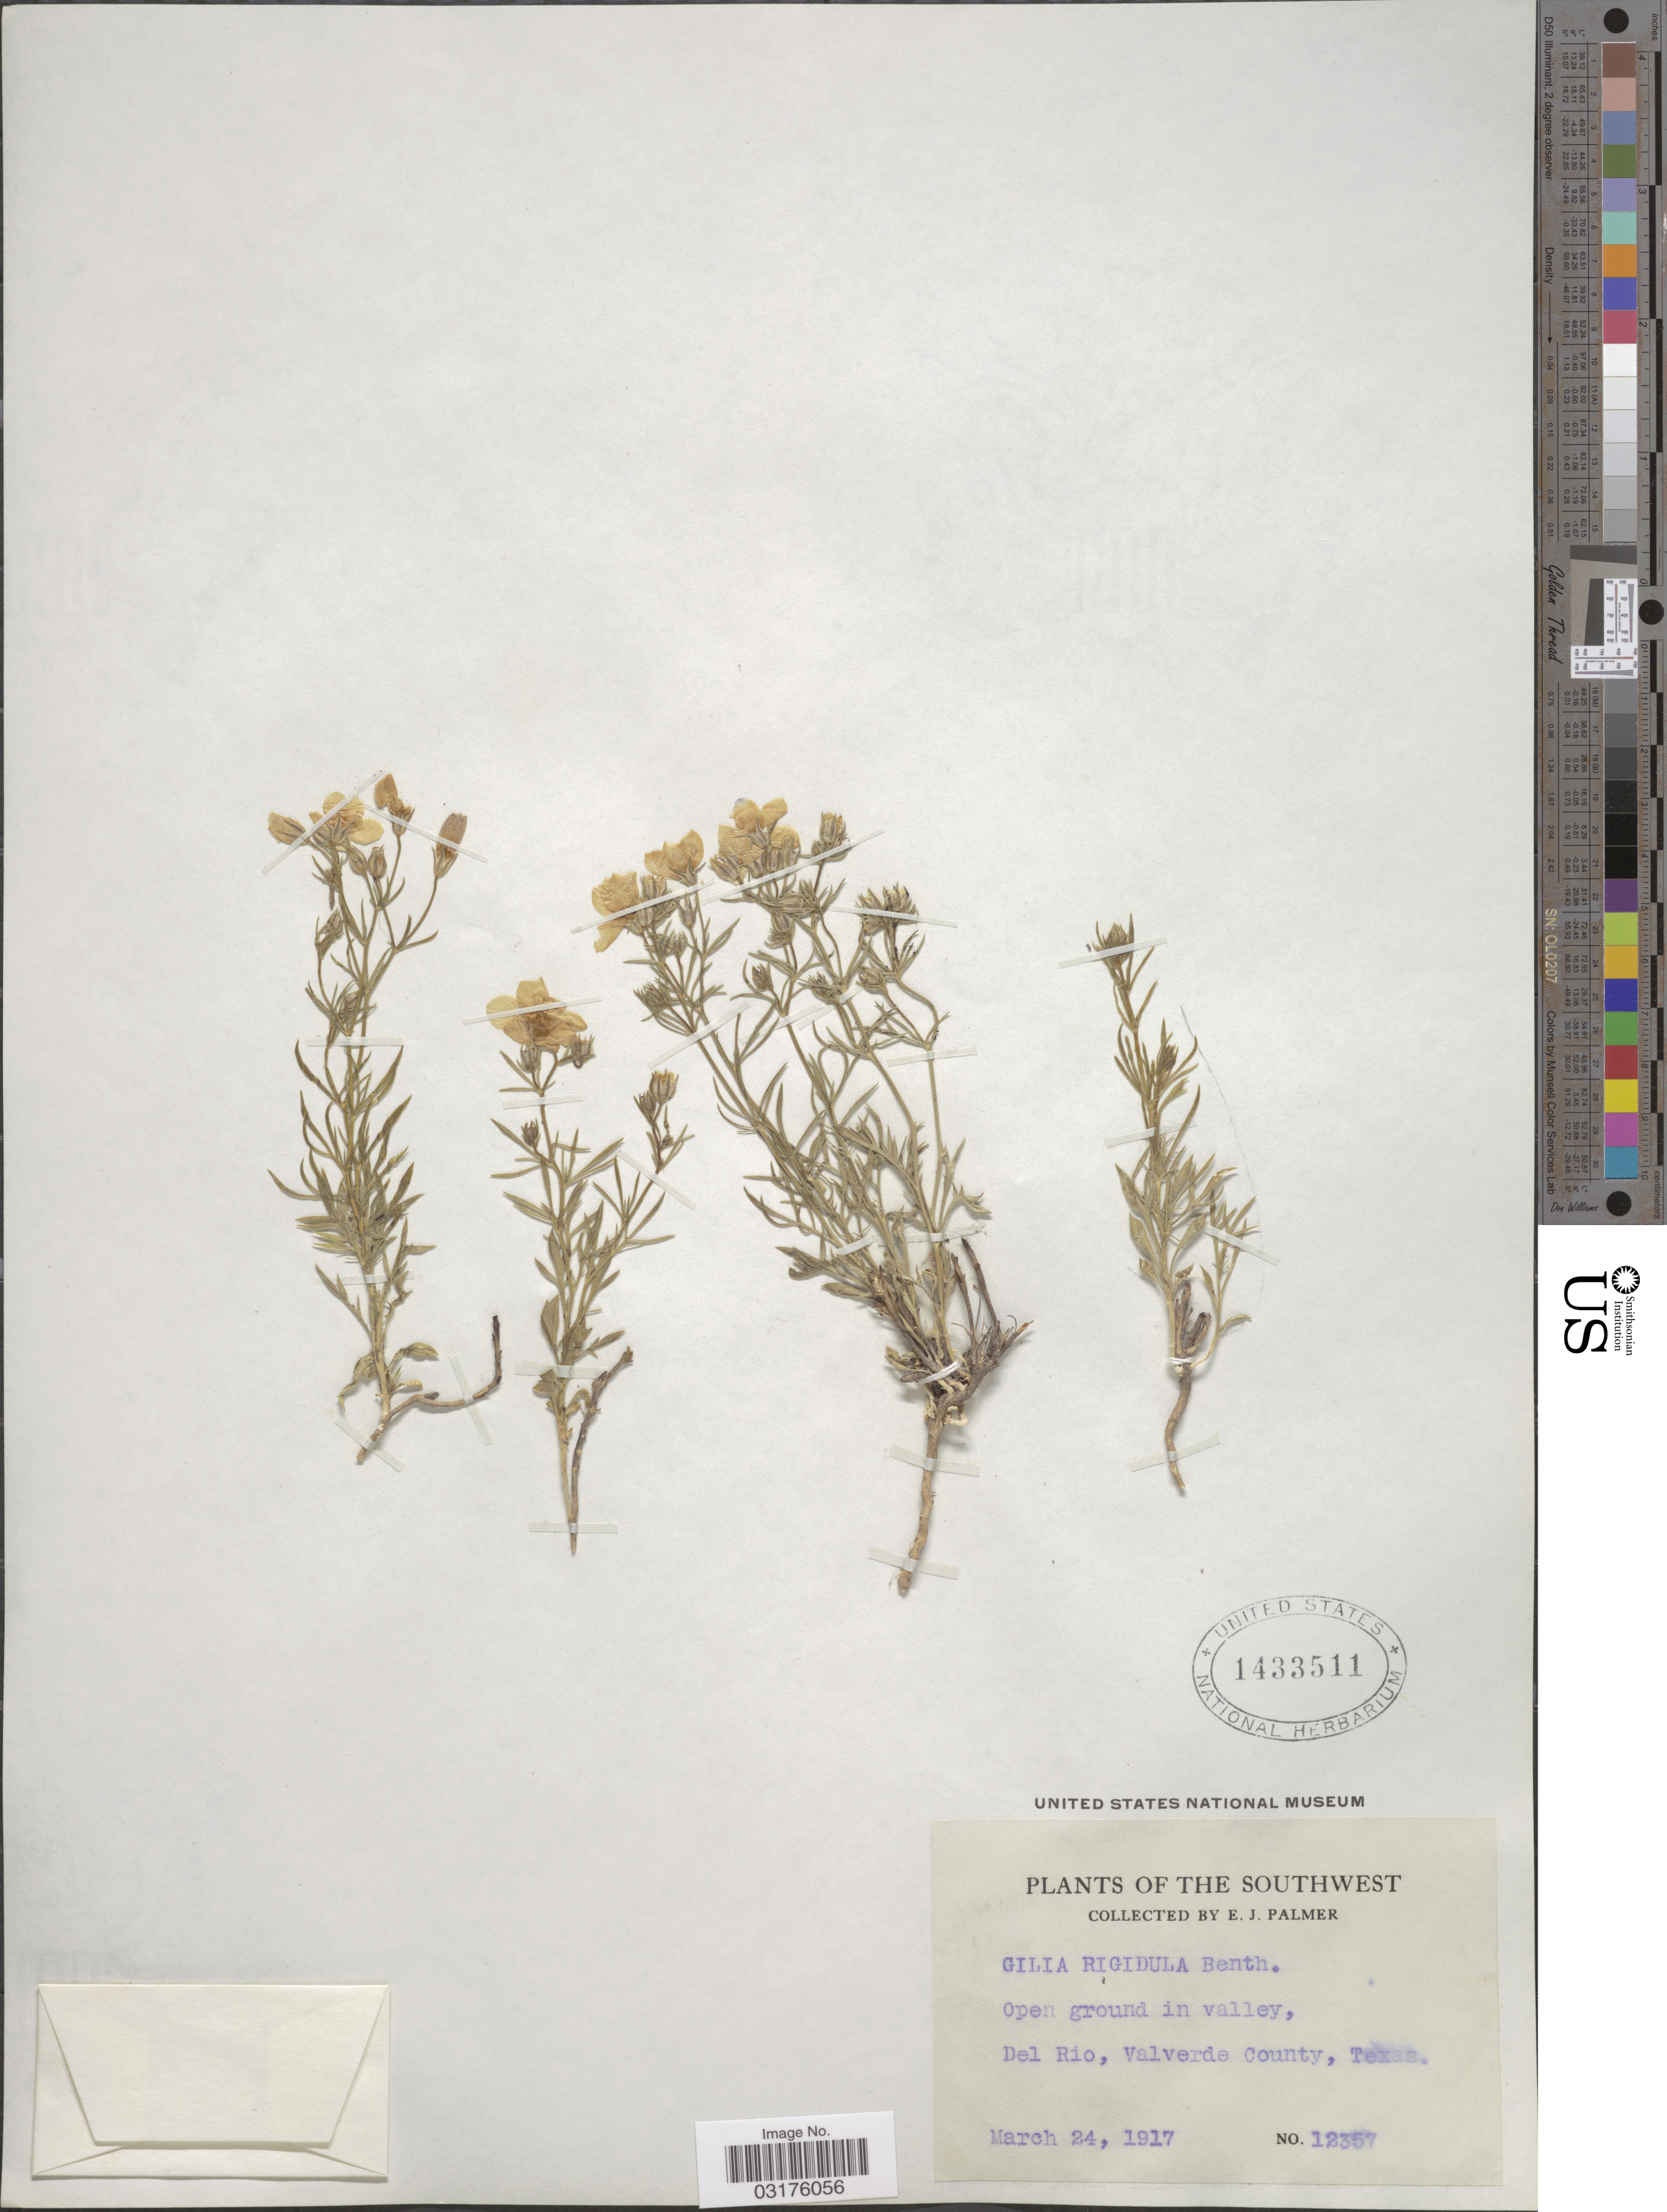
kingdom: Plantae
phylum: Tracheophyta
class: Magnoliopsida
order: Ericales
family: Polemoniaceae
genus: Giliastrum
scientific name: Giliastrum rigidulum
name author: (Benth.) Rydb.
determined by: Strong, Mark T., (BOT), Smithsonian Institution - National Museum of Natural History (UNITED STATES)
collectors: E. J. Palmer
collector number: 12357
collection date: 1917-03-24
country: United States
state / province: Texas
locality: The Southwest, Del Rio, Valverde County.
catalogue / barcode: US 1433511